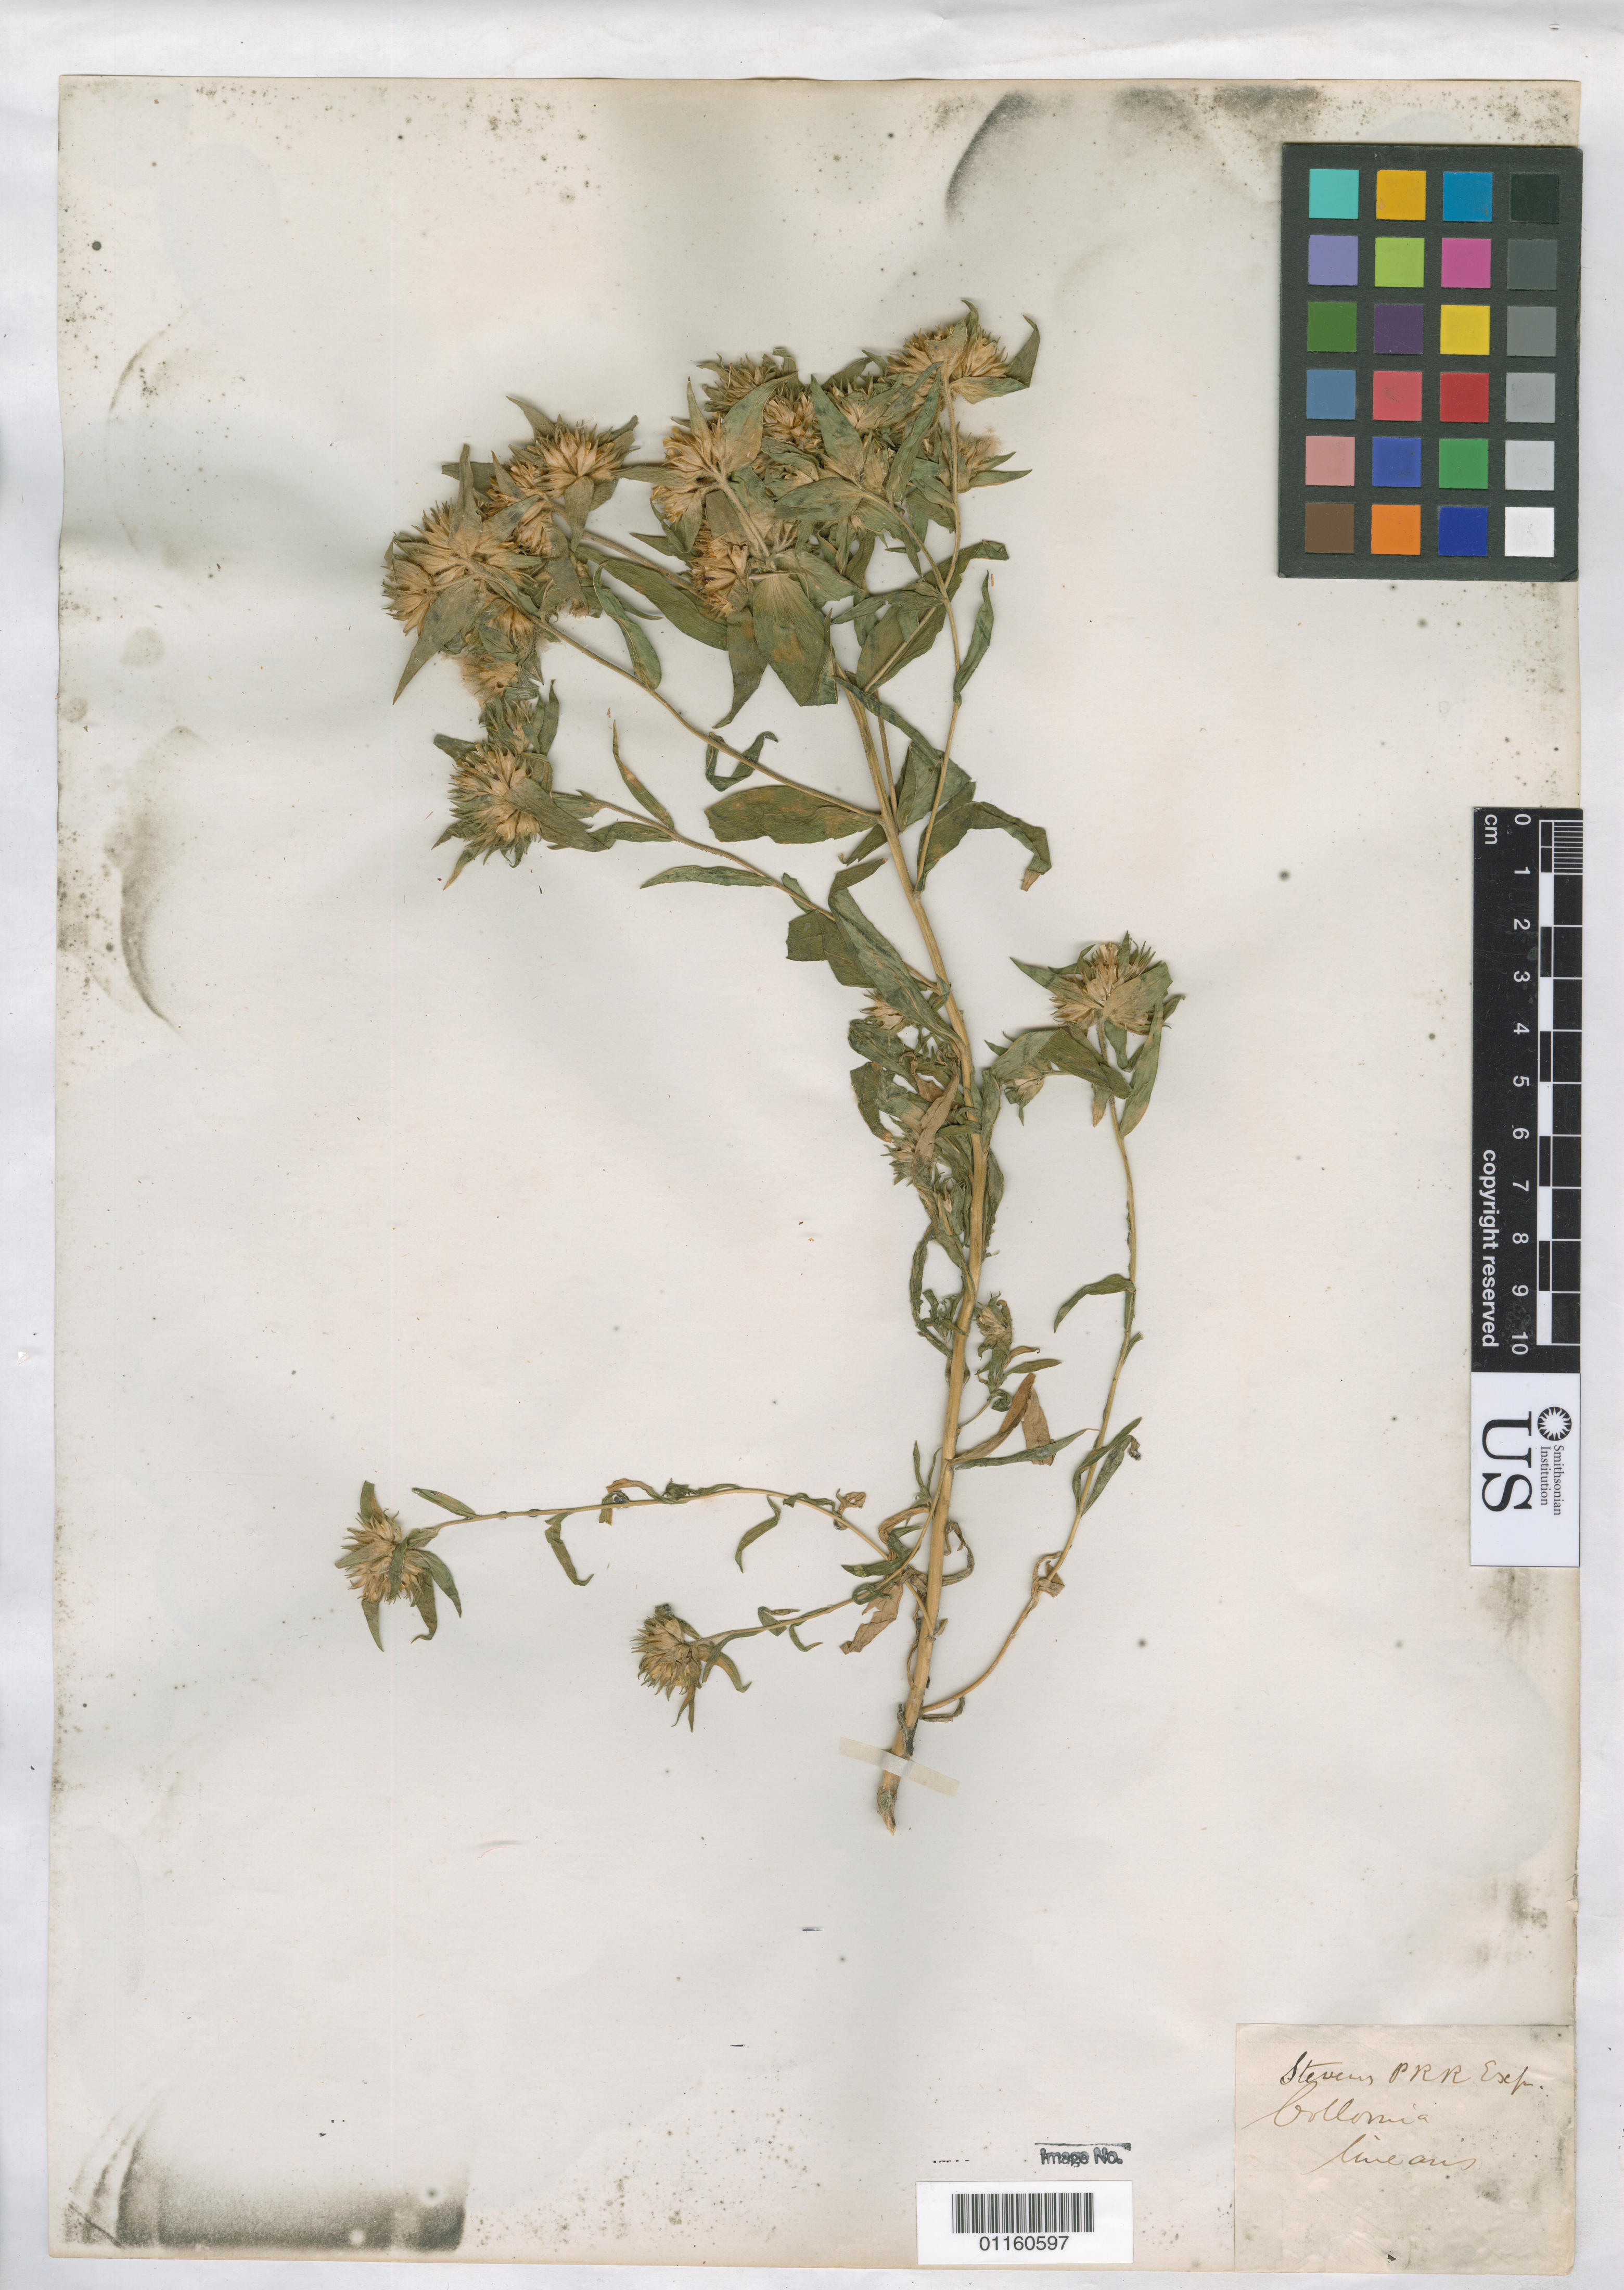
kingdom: Plantae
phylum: Tracheophyta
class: Magnoliopsida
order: Ericales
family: Polemoniaceae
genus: Collomia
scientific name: Collomia linearis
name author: Nutt.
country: United States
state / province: Wyoming